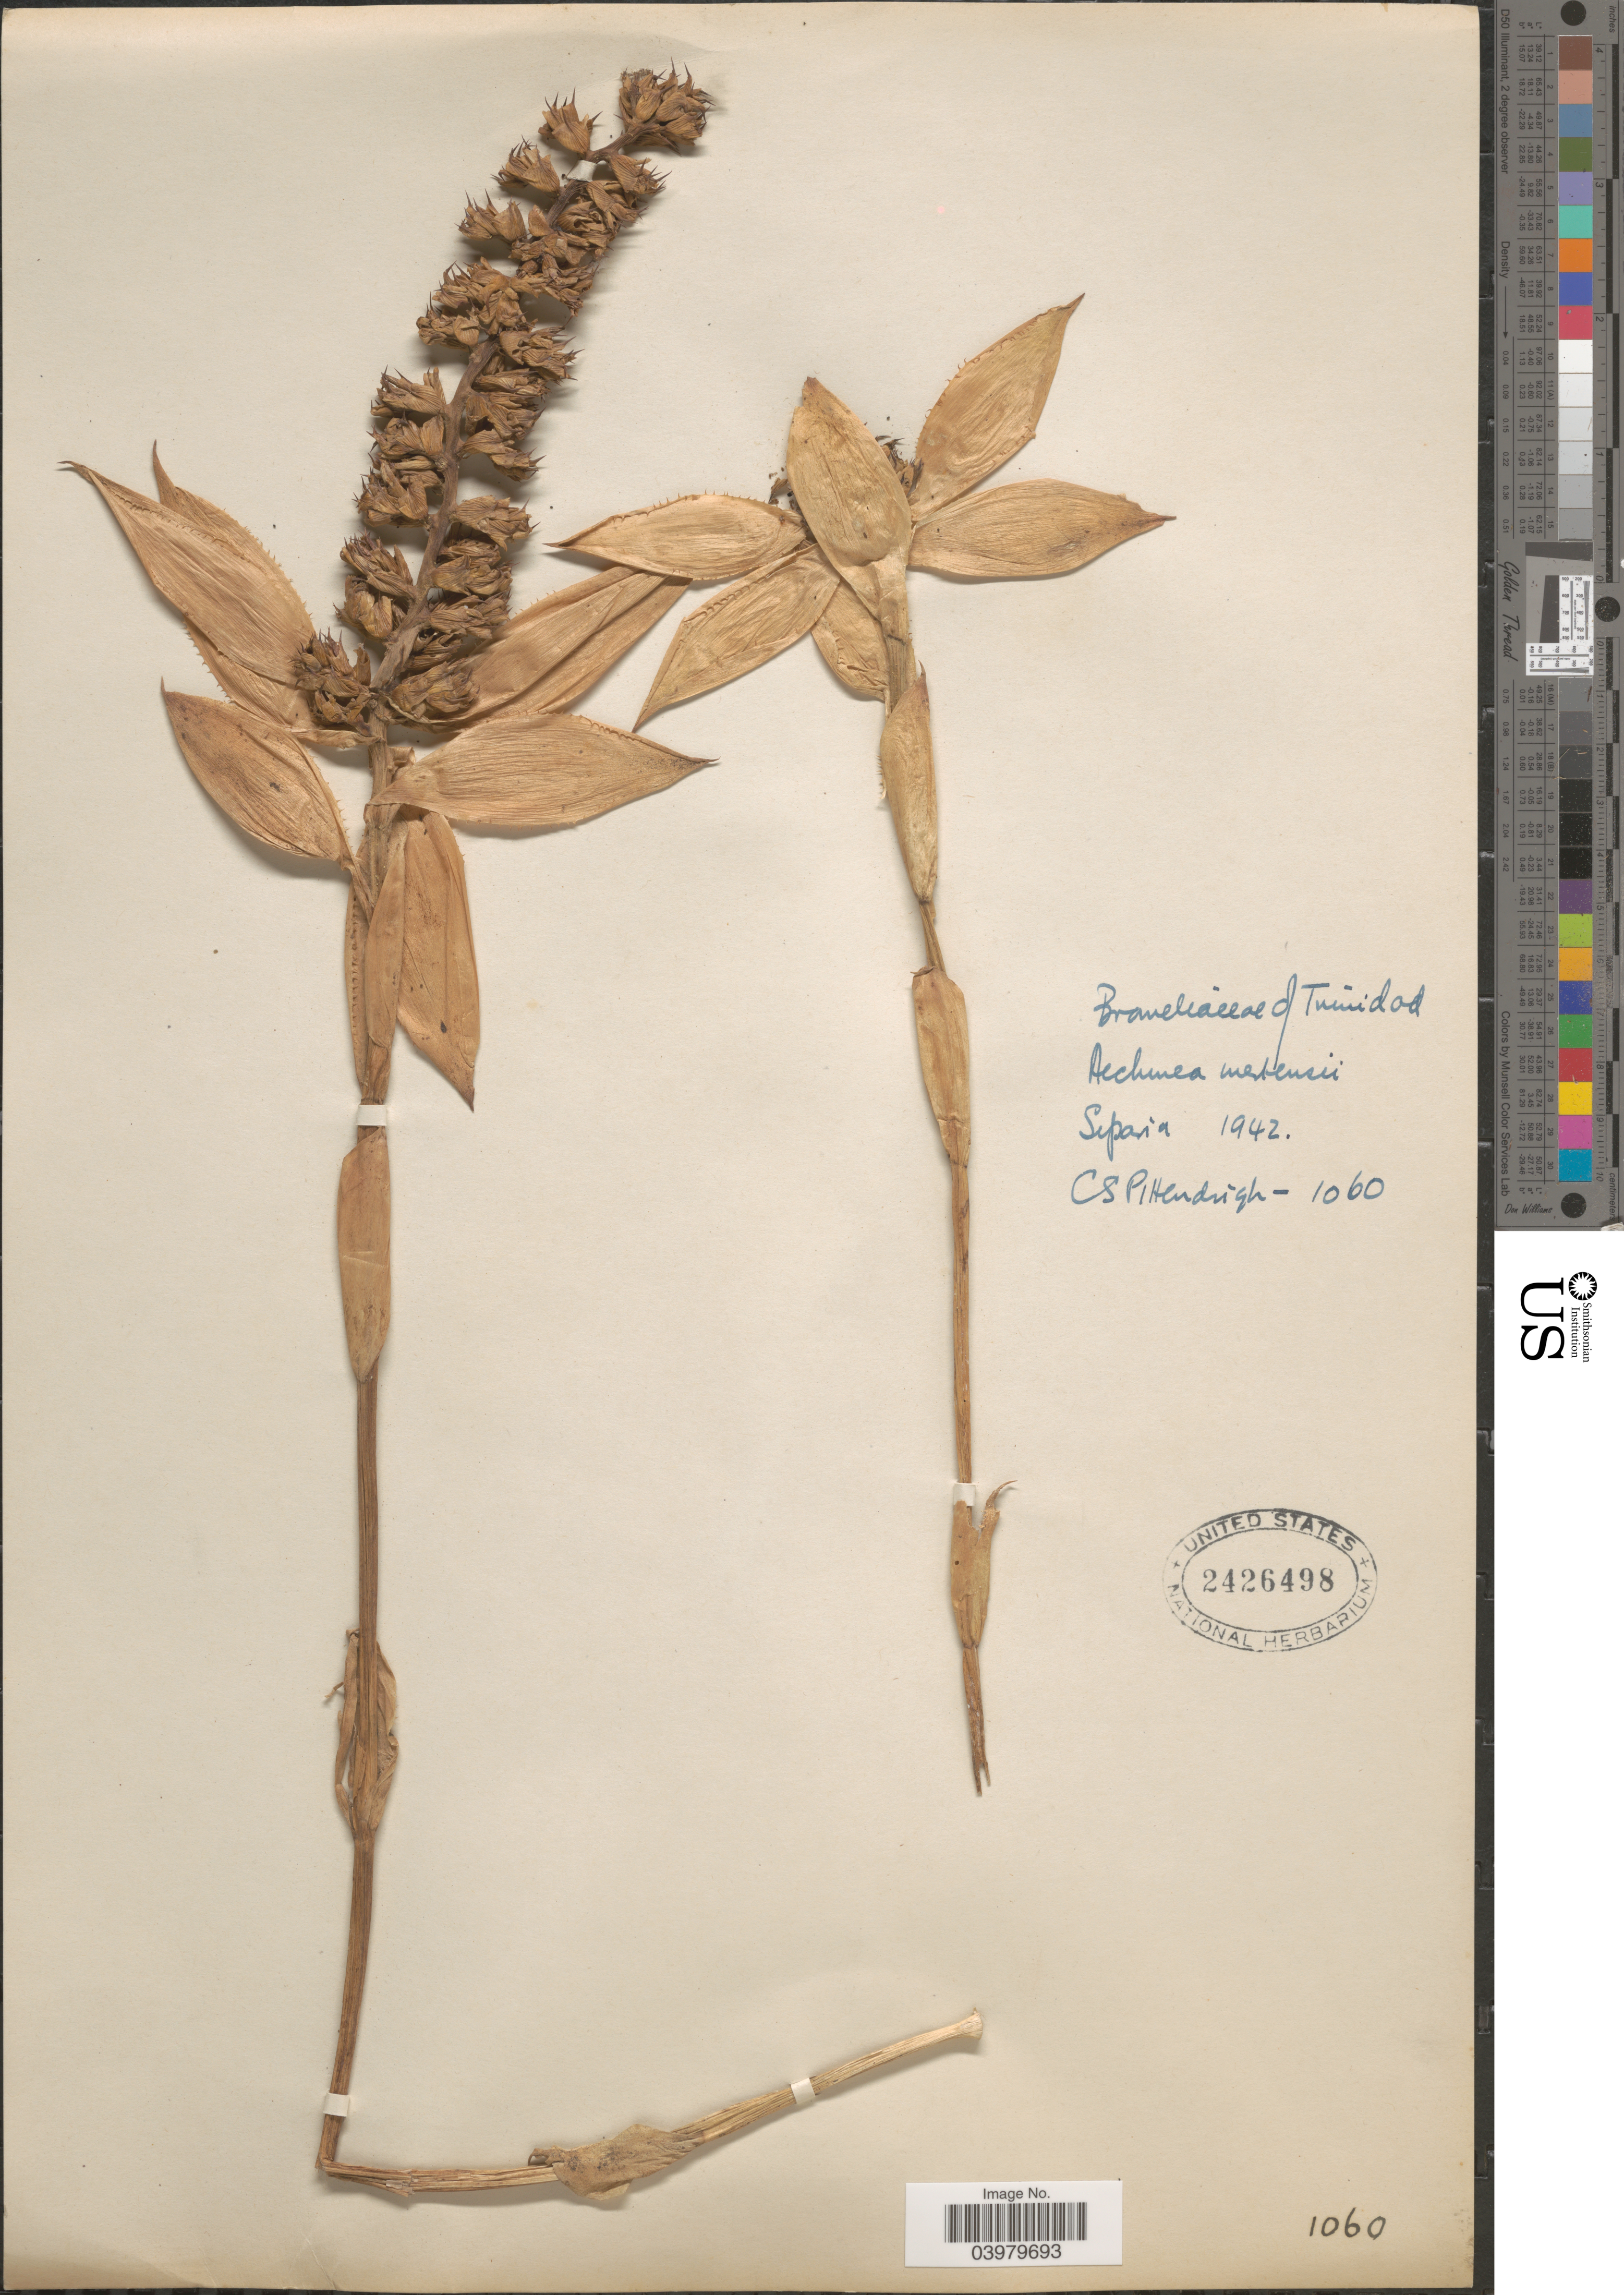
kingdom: Plantae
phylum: Tracheophyta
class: Liliopsida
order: Poales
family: Bromeliaceae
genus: Aechmea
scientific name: Aechmea mertensii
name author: (G. Mey.) Schult. & Schult. f.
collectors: C. Pittendrigh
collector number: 1060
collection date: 1942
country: Trinidad and Tobago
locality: Siparia.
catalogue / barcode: US 2426498